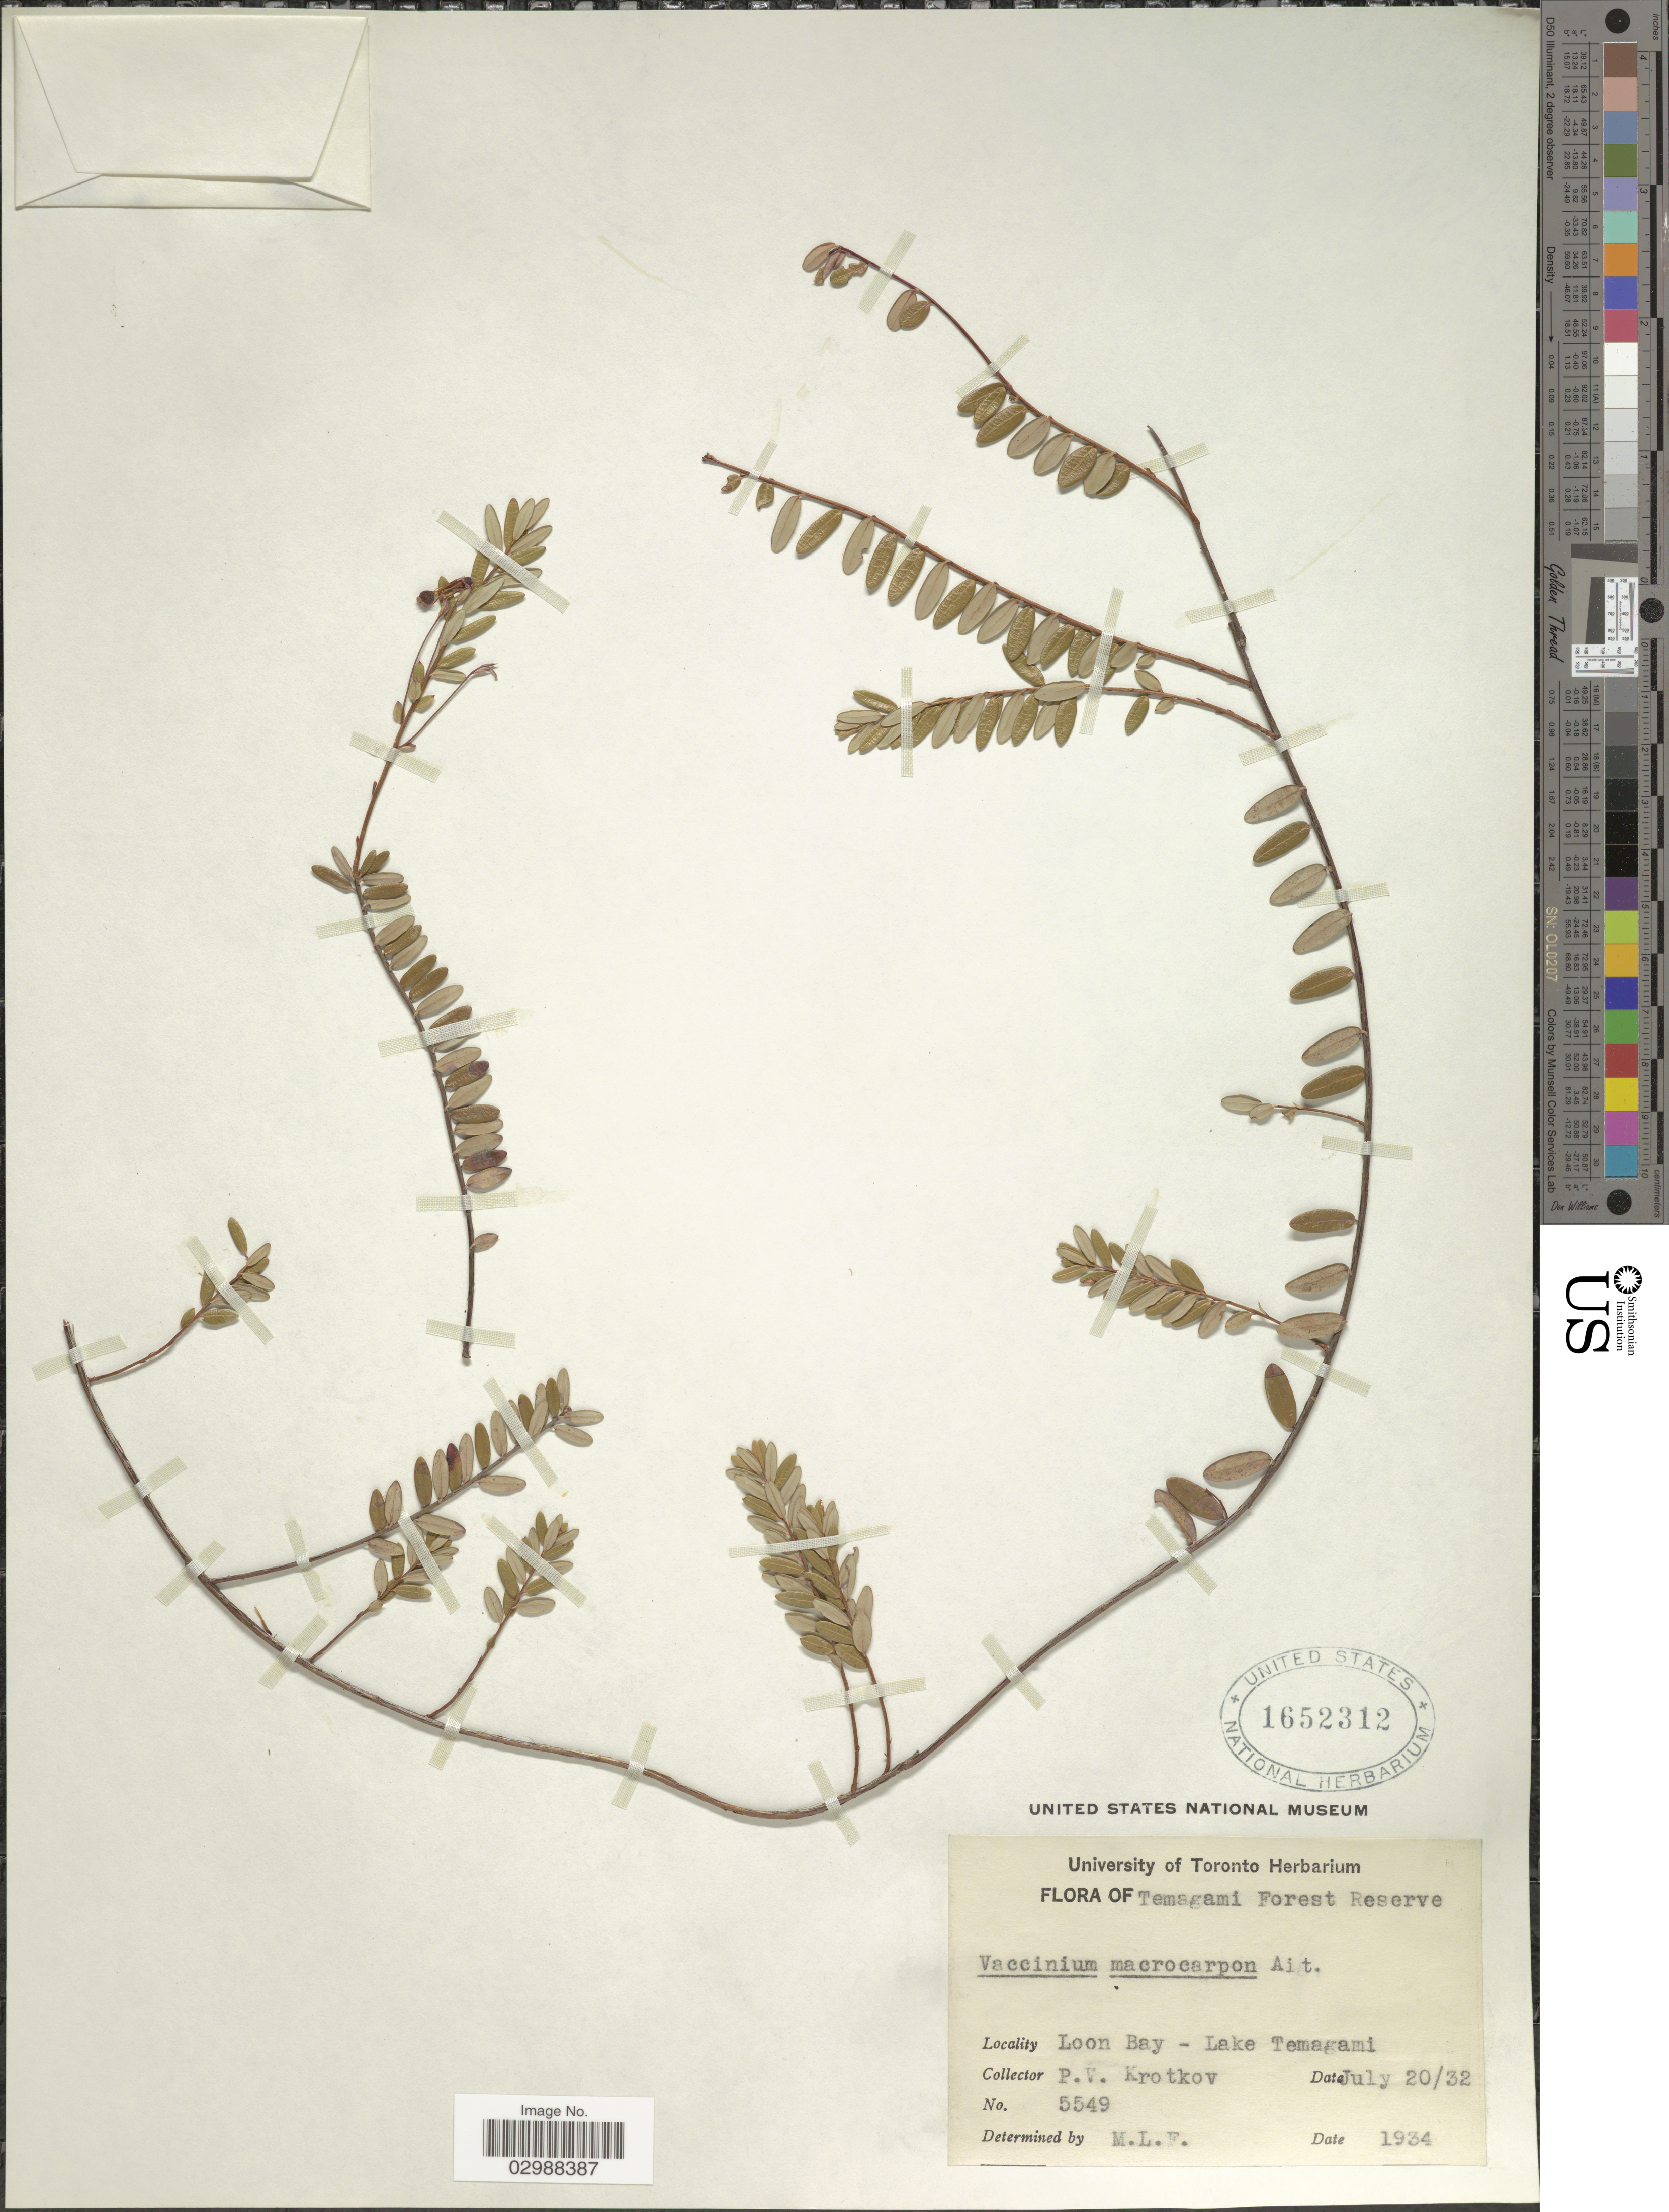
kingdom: Plantae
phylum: Tracheophyta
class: Magnoliopsida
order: Ericales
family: Ericaceae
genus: Vaccinium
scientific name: Vaccinium macrocarpon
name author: Aiton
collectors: P. V. Krotkov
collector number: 5549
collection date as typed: Transcribed d/m/y: 20/7/32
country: Canada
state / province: Ontario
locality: Temagami Forest Reserve. Loon Bay - Lake Temagami.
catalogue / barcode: US 1652312